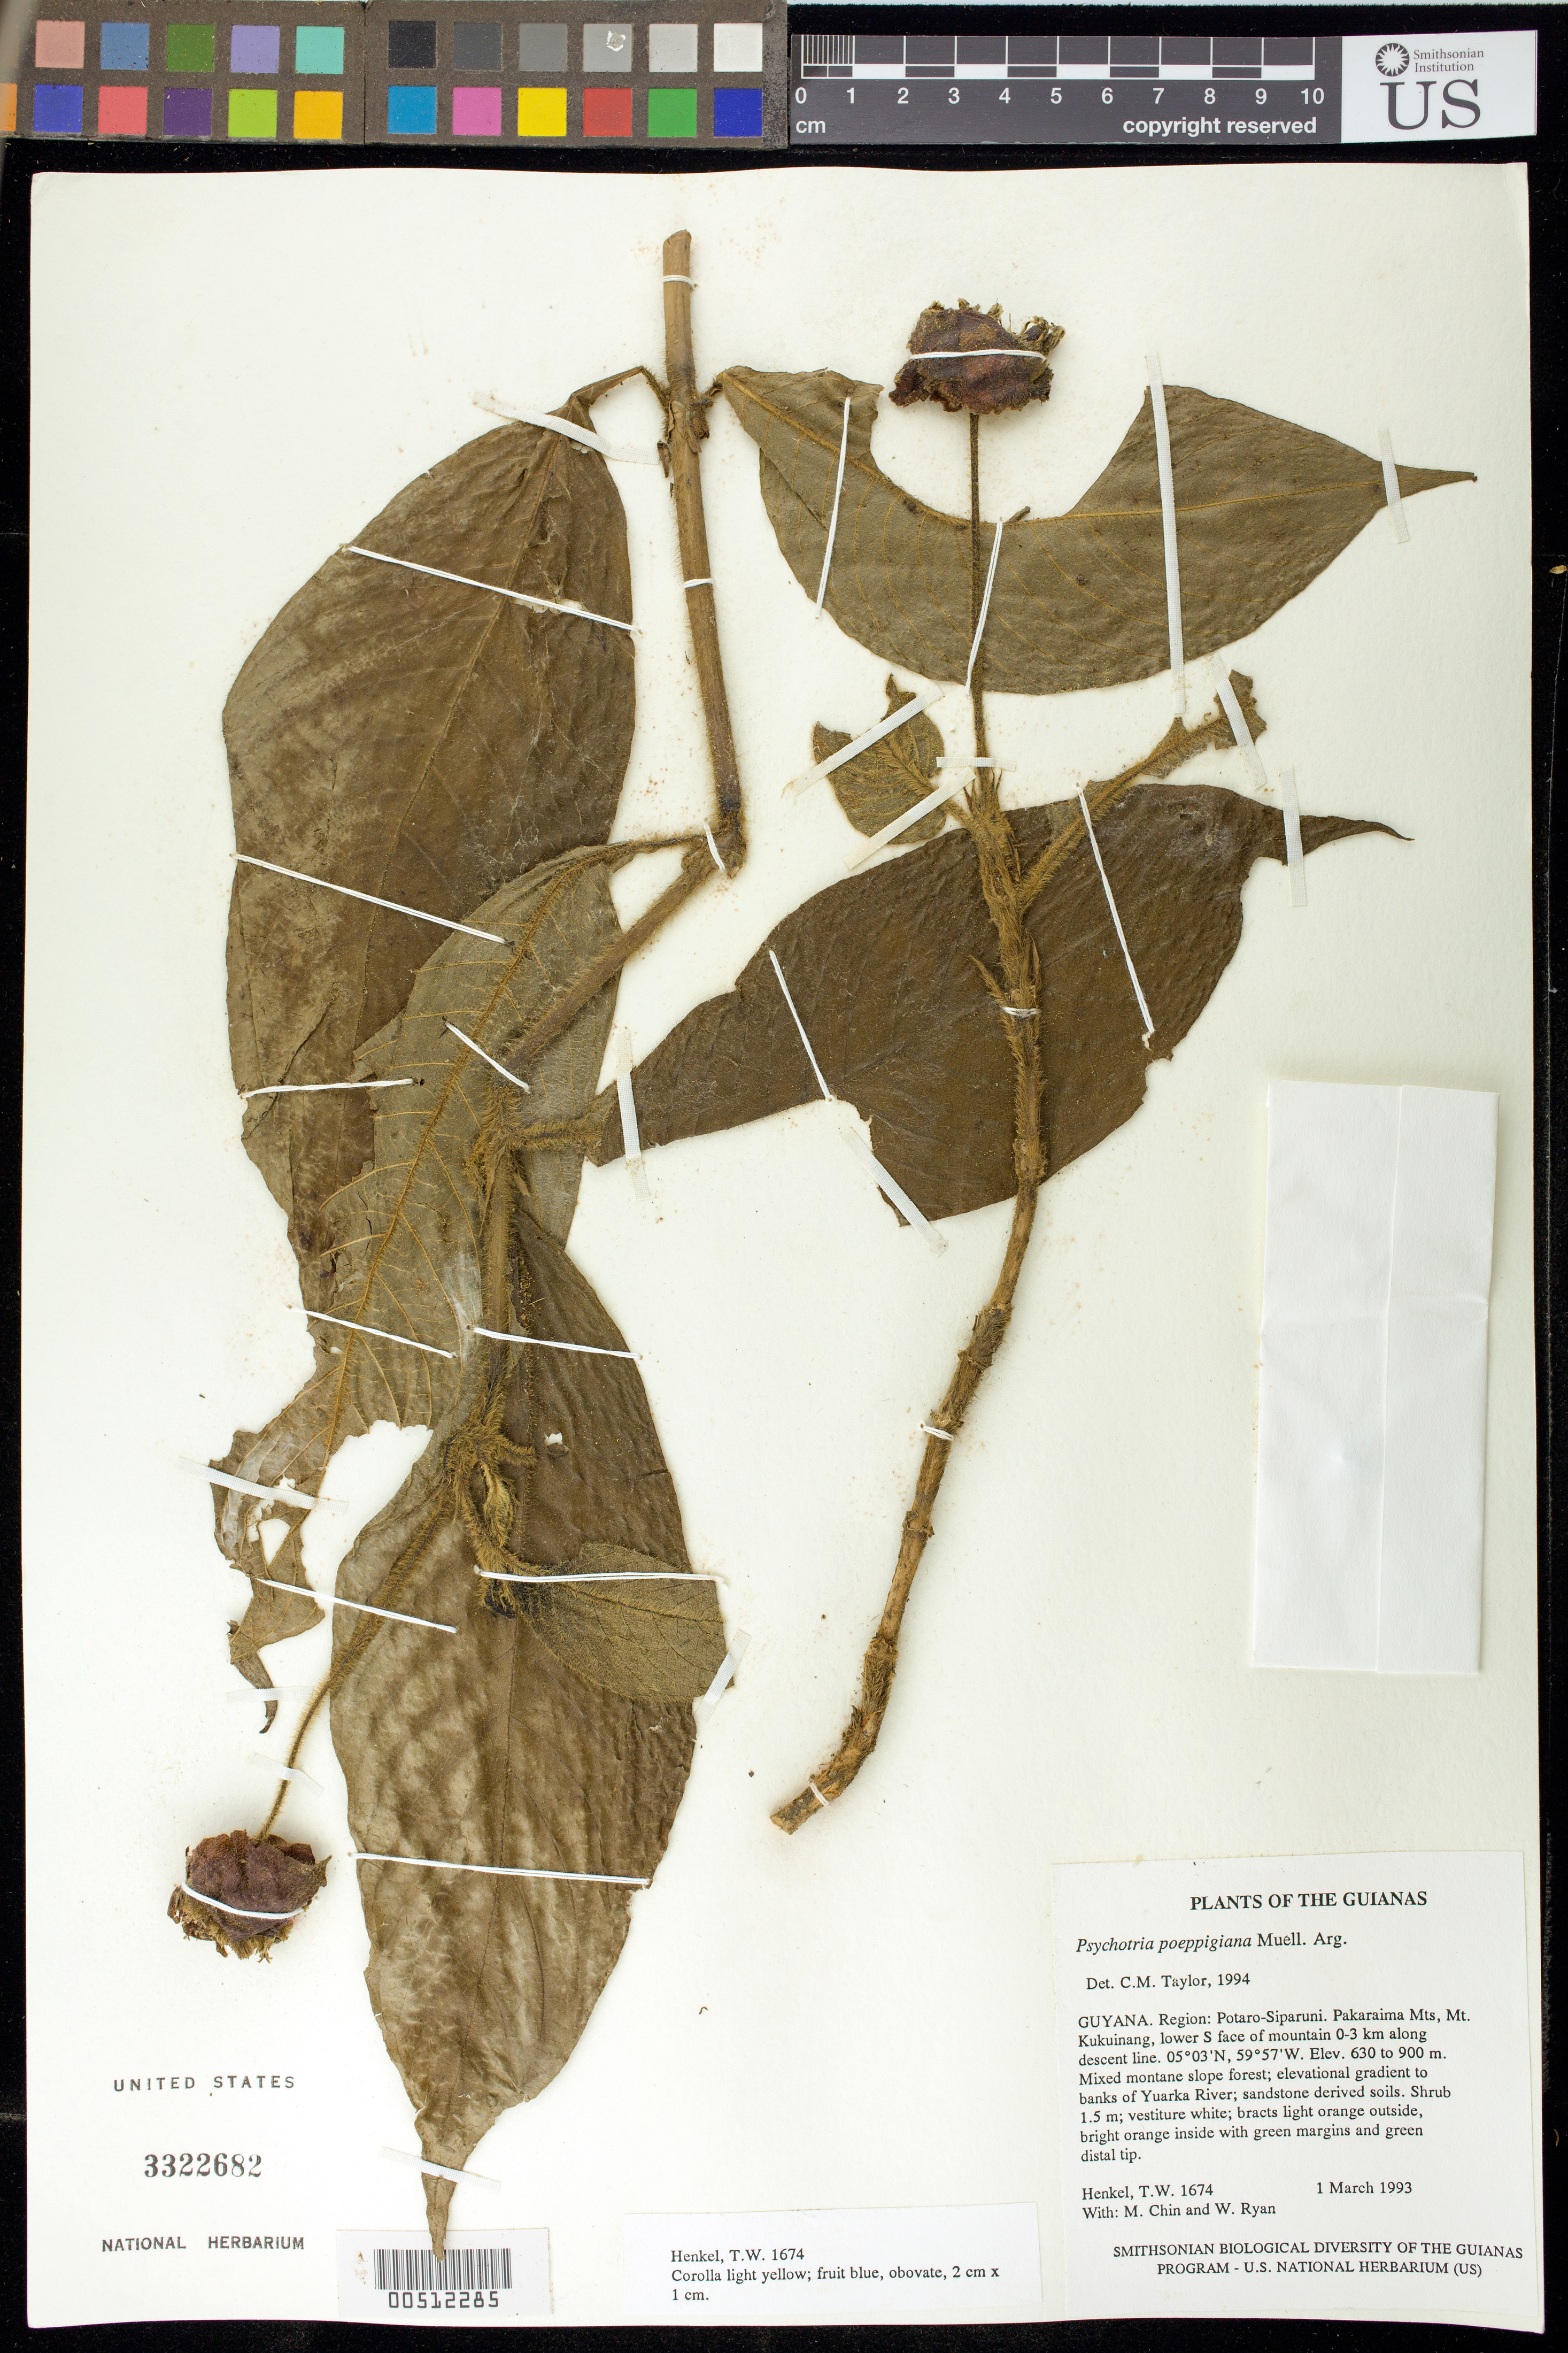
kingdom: Plantae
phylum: Tracheophyta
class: Magnoliopsida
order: Gentianales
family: Rubiaceae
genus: Palicourea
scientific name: Palicourea tomentosa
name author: (Aubl.) Borhidi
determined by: Kirkbride, J. H., Jr.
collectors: T. Henkel, M. Chin & W. Ryan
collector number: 1674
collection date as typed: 1 March 1993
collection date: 1993-03-01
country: Guyana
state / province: Potaro-Siparuni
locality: Pakaraima Mts, Mt. Kukuinang, lower S face of mountain 0-3 km along descent line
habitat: Mixed montane slope forest; elevational gradient to banks of Yuarka River; sandstone derived soils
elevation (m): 630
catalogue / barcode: US 3322682